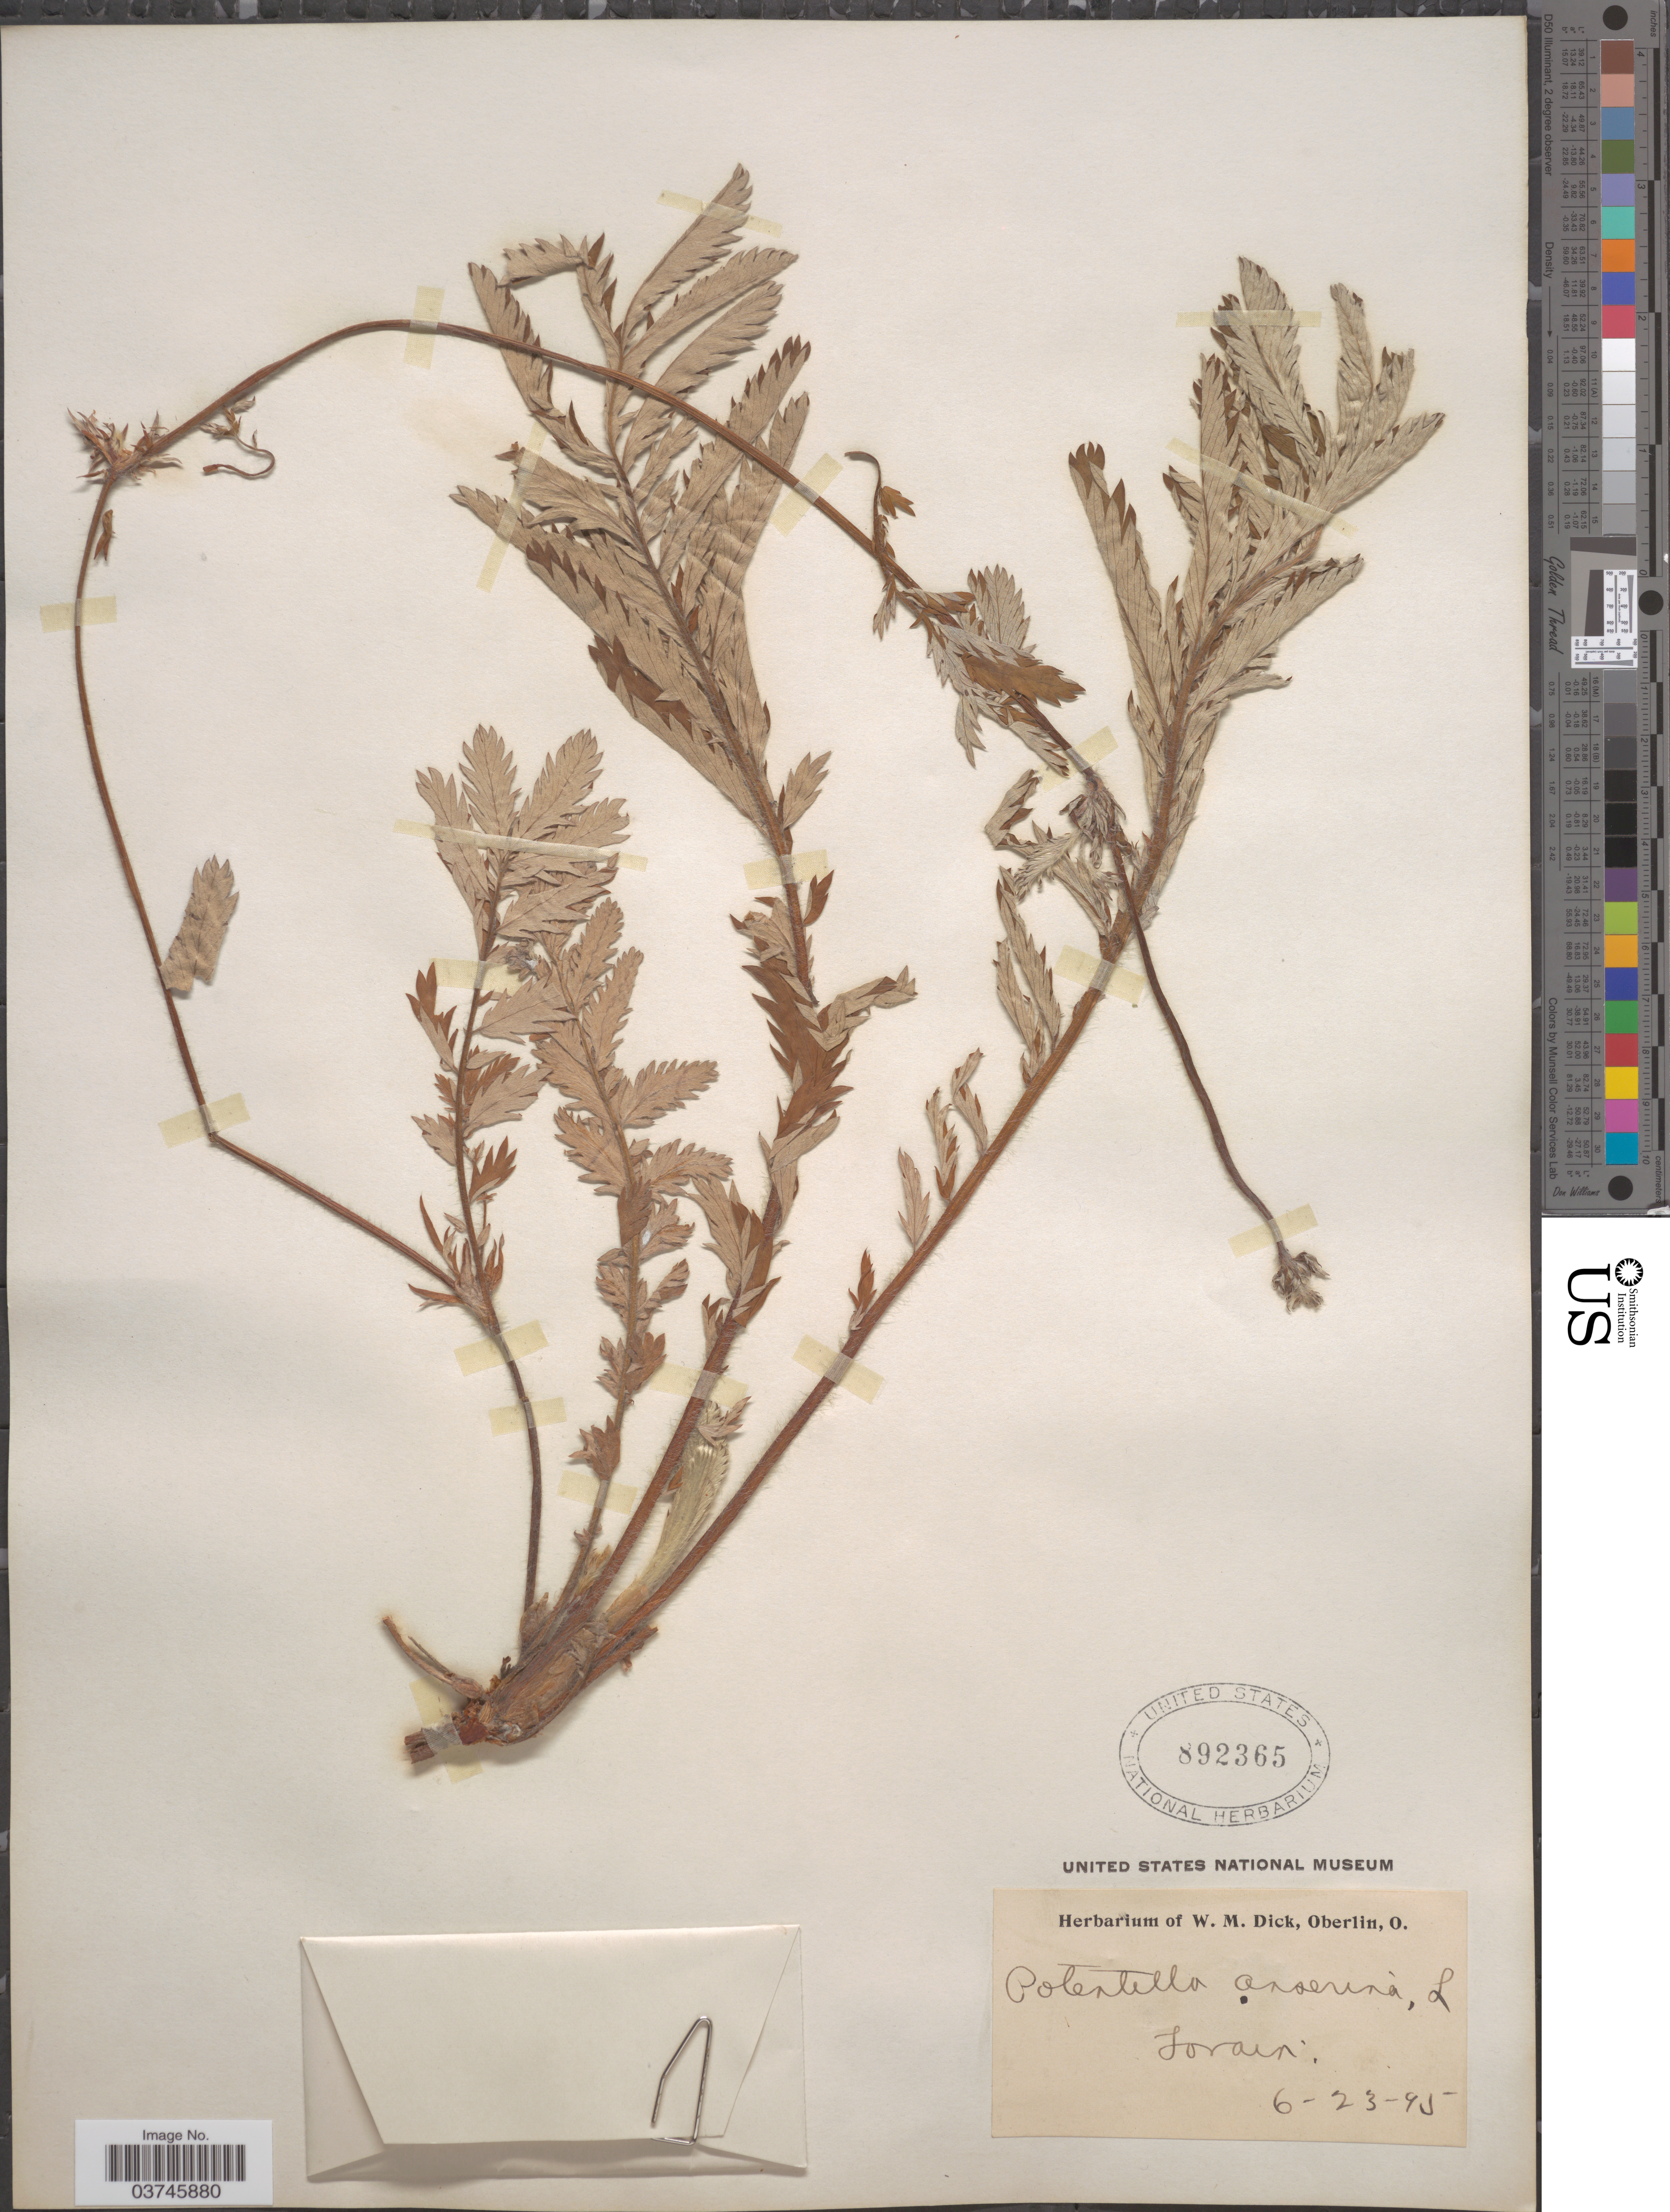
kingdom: Plantae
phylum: Tracheophyta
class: Magnoliopsida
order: Rosales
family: Rosaceae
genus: Argentina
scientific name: Argentina anserina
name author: (L.) Rydb.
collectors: ex Herb. W. M. Dick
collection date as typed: Transcribed d/m/y: 23/6/95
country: United States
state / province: Ohio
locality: Lorain.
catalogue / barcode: US 892365